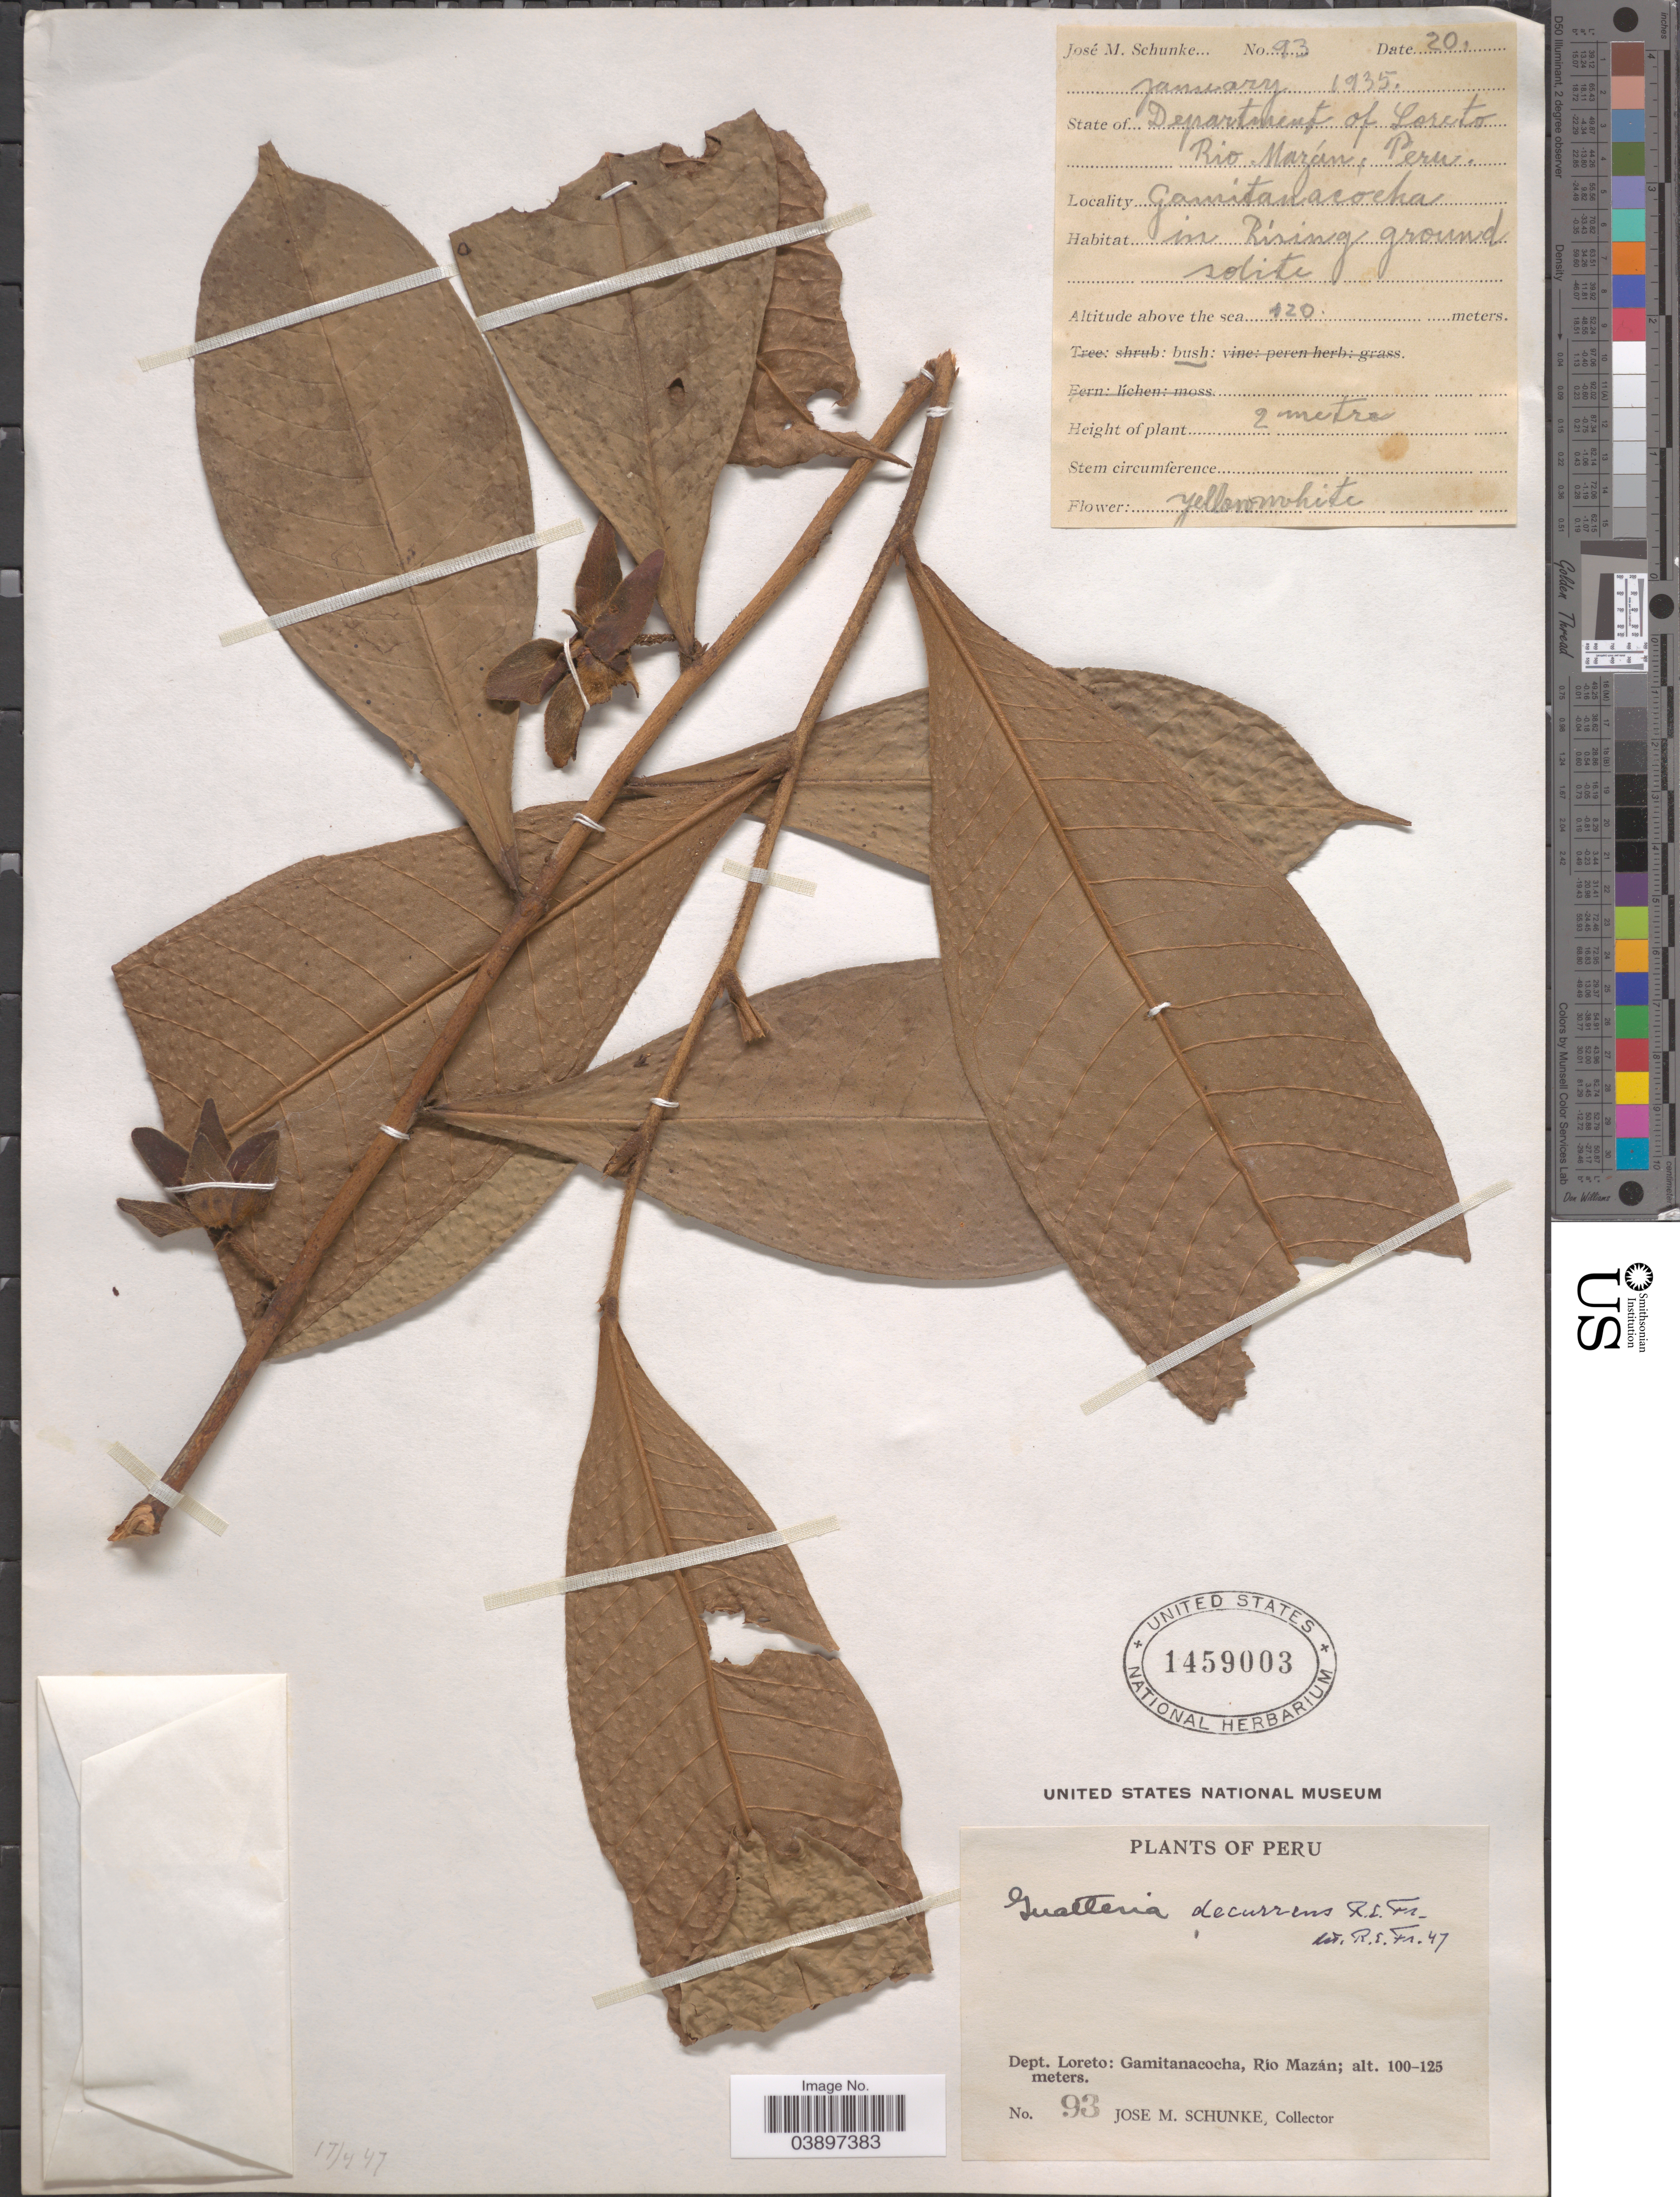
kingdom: Plantae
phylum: Tracheophyta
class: Magnoliopsida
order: Magnoliales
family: Annonaceae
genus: Guatteria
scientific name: Guatteria decurrens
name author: R.E. Fr.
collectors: J. M. Schunke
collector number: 93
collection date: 1935-01-20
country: Peru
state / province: Loreto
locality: State of Department of Loreto. Rio Mazán. Gamitanacocha. Dept. Loreto: Gamitanacocha, Río Mazán.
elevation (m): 120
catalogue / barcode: US 1459003